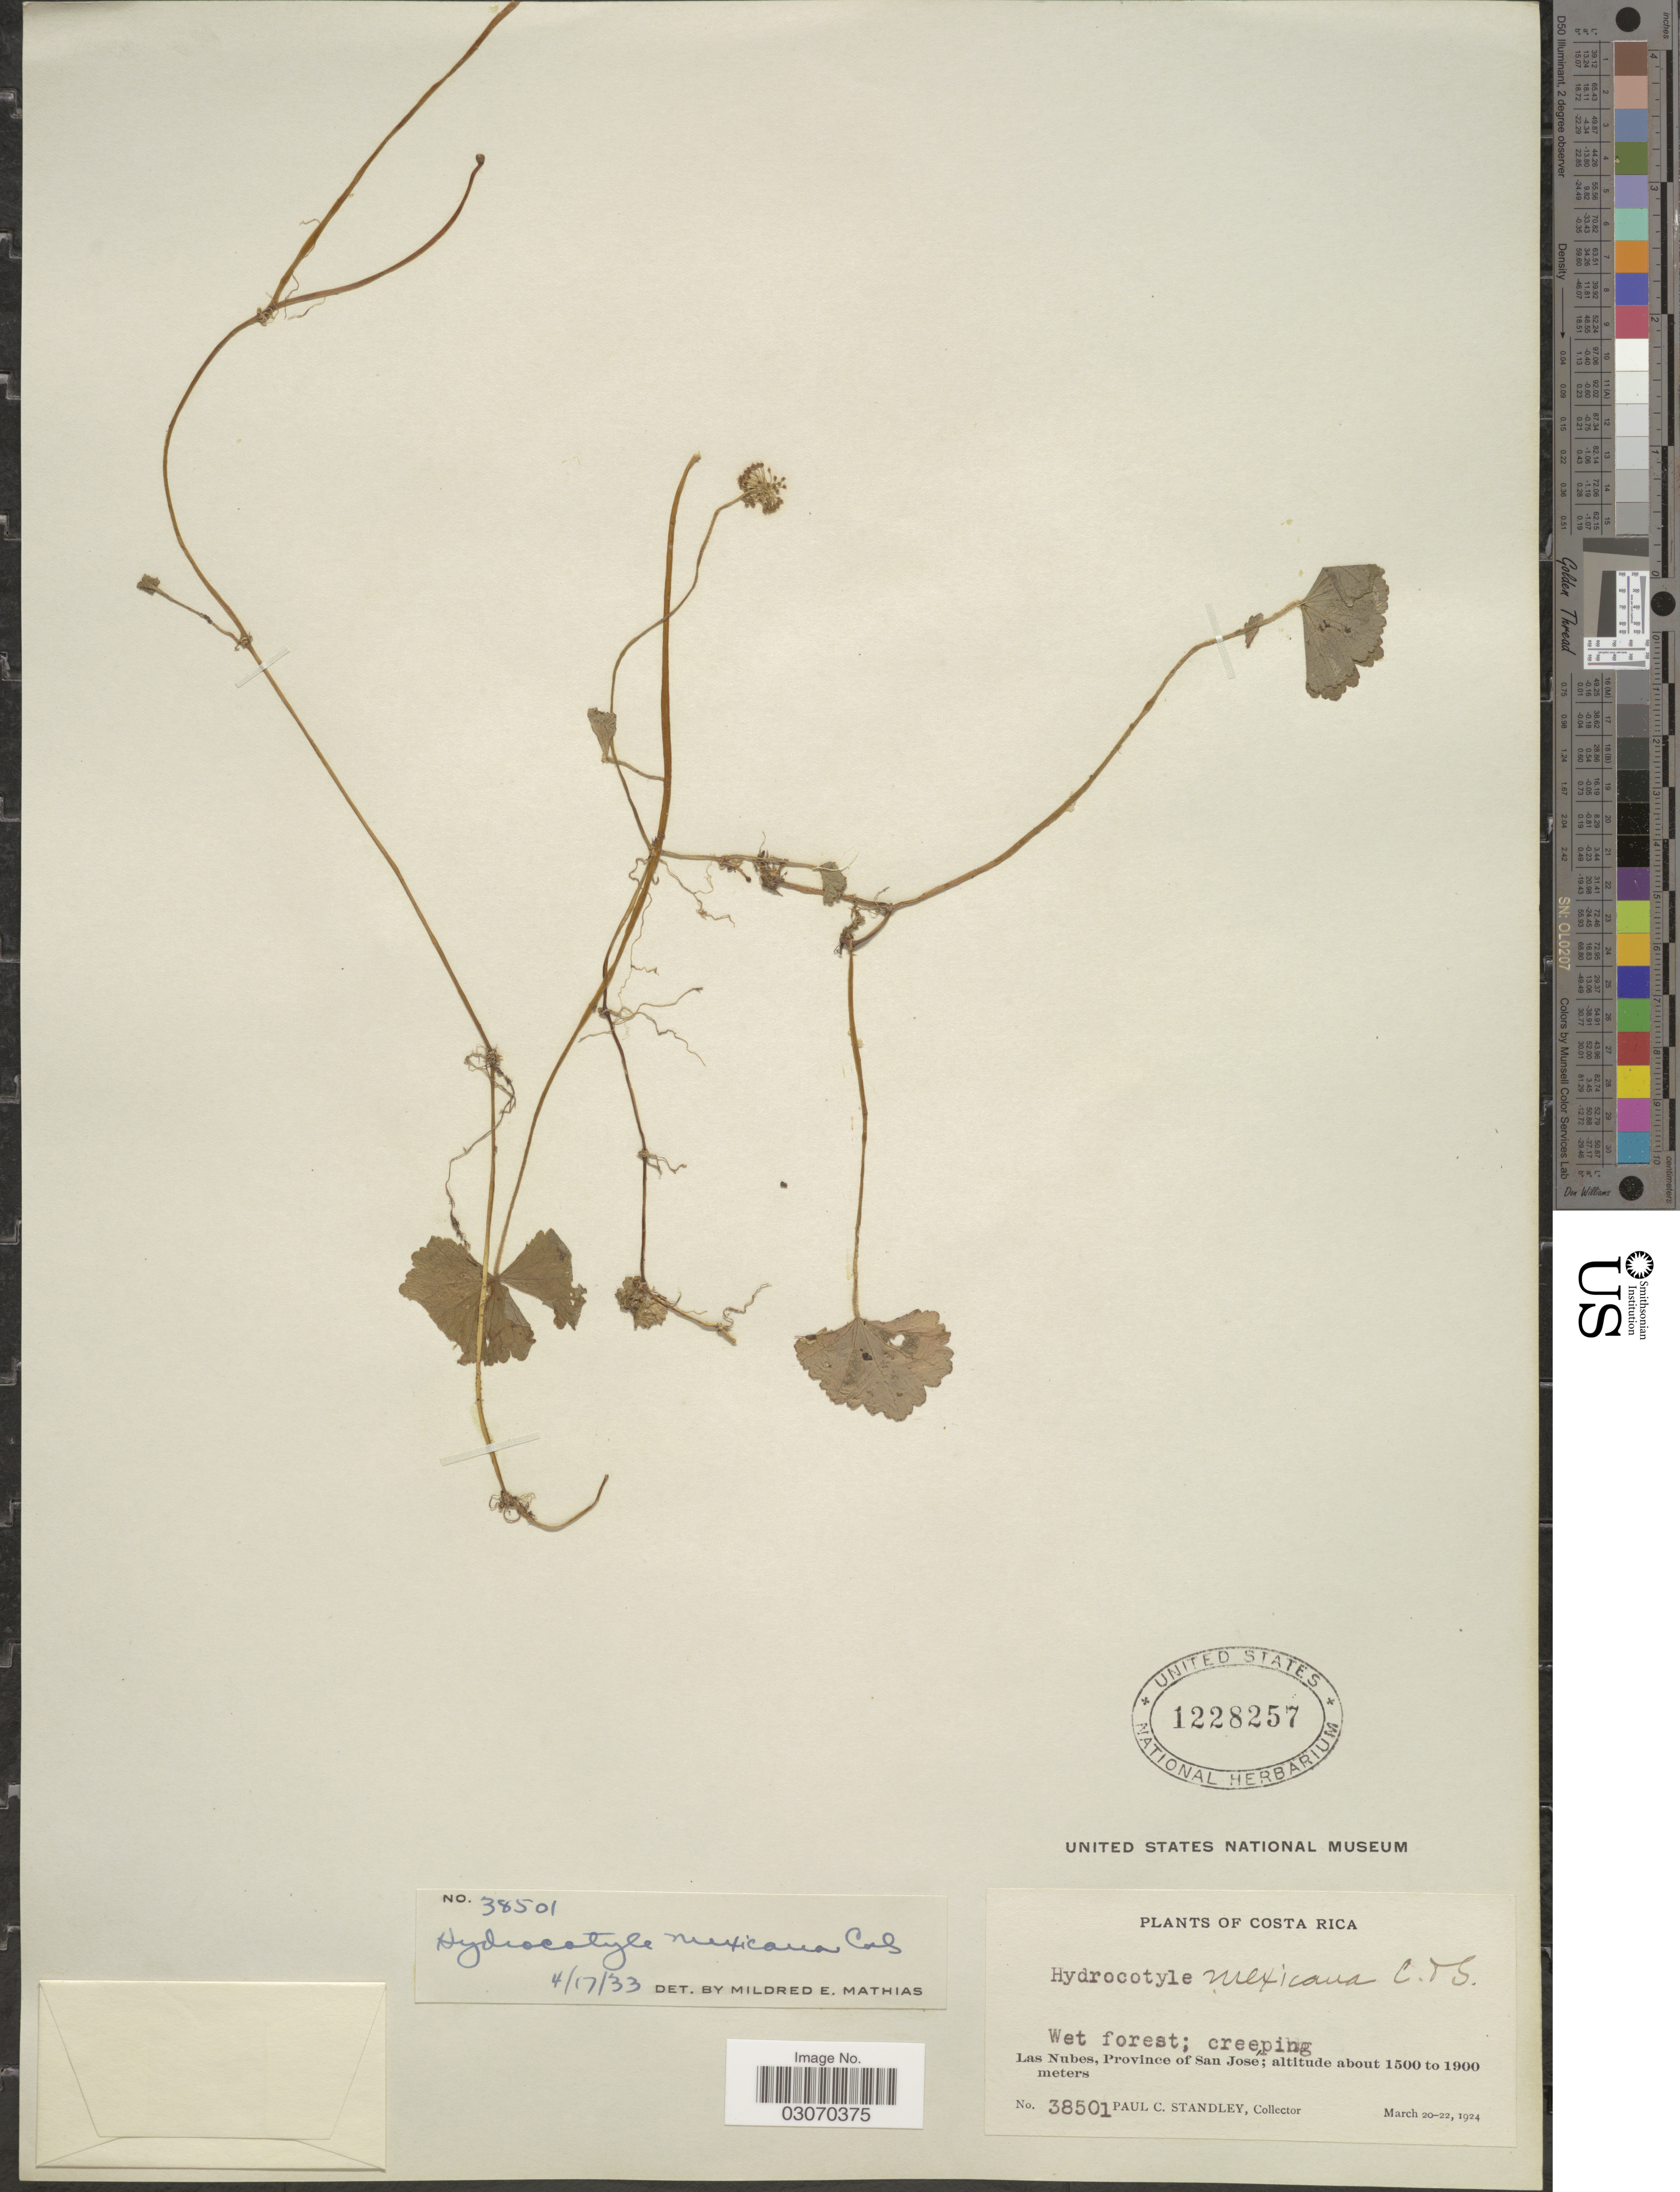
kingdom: Plantae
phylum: Tracheophyta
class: Magnoliopsida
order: Apiales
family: Araliaceae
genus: Hydrocotyle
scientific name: Hydrocotyle mexicana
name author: Schltdl. & Cham.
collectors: P. C. Standley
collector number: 38501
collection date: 1924-03-20/1924-03-22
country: Costa Rica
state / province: San José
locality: Las Nubes.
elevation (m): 1500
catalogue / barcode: US 1228257